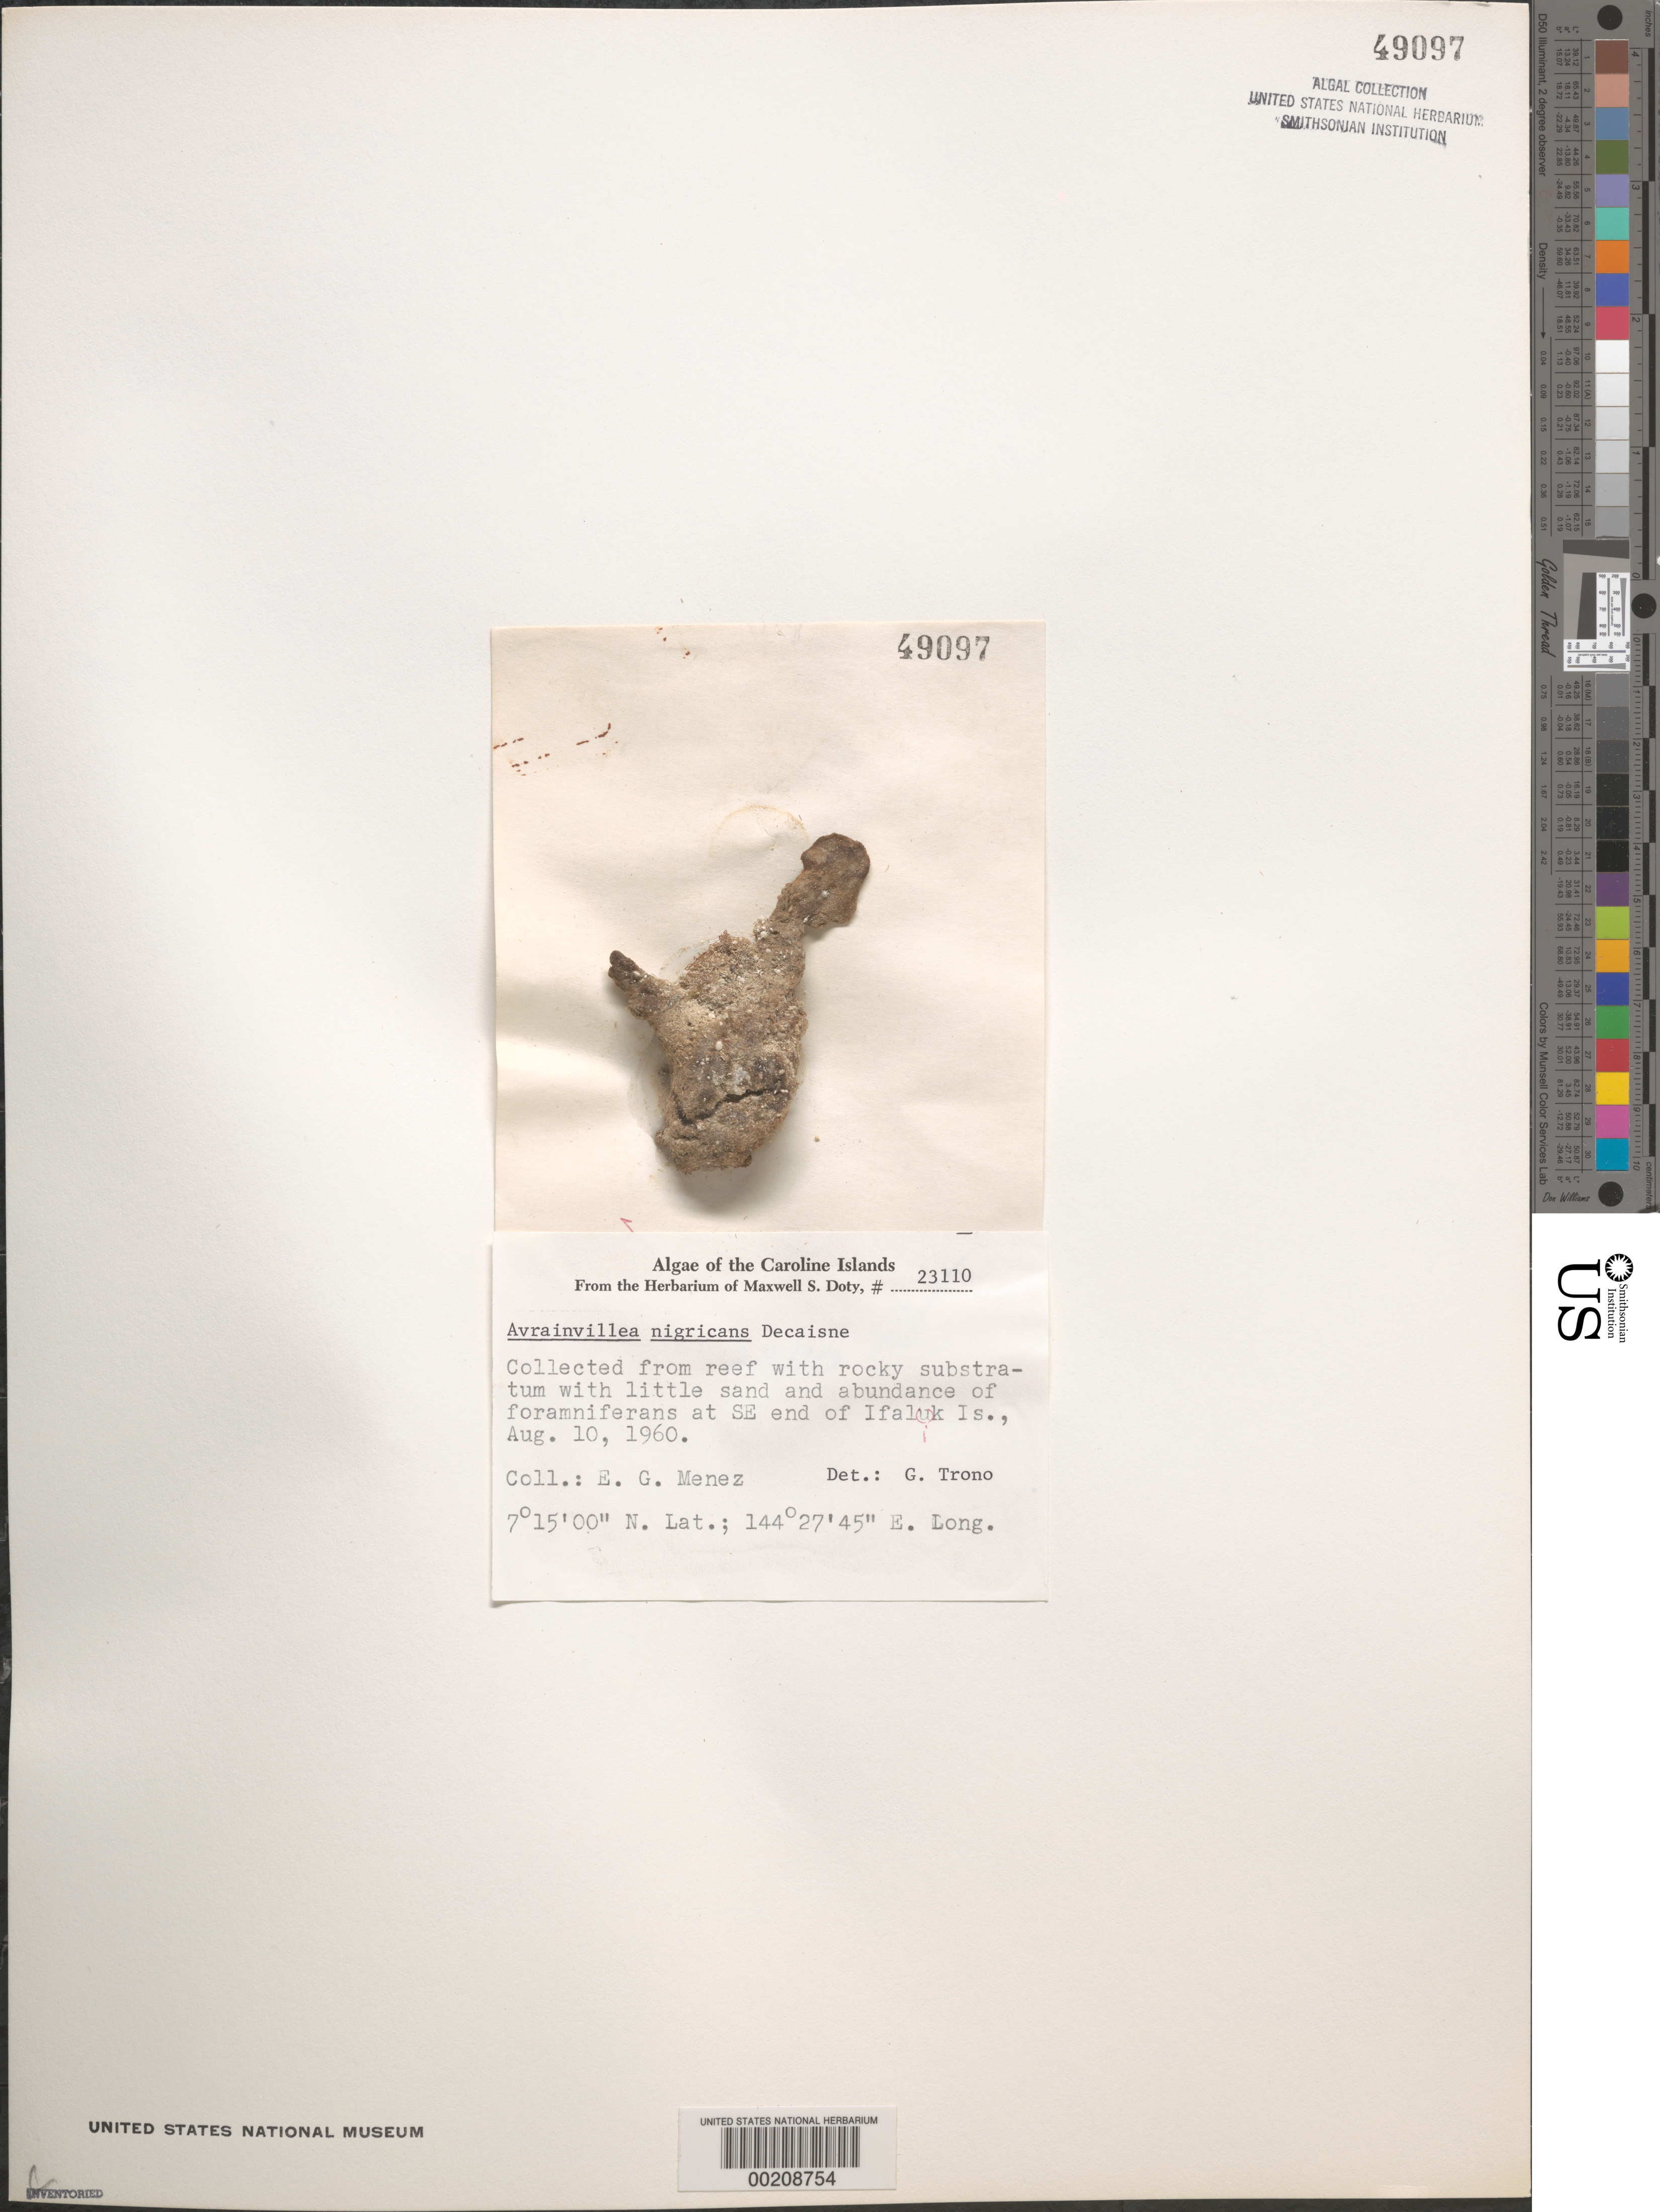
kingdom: Plantae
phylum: Chlorophyta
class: Ulvophyceae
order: Bryopsidales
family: Dichotomosiphonaceae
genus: Avrainvillea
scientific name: Avrainvillea nigricans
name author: Decne.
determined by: Trono, Gavino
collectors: Meñez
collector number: MSD 23110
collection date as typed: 10 Aug 1960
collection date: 1960-08-10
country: Micronesia, Federated States of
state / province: Yap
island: Ifalik (Ifaluk) Atoll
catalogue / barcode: US 49097